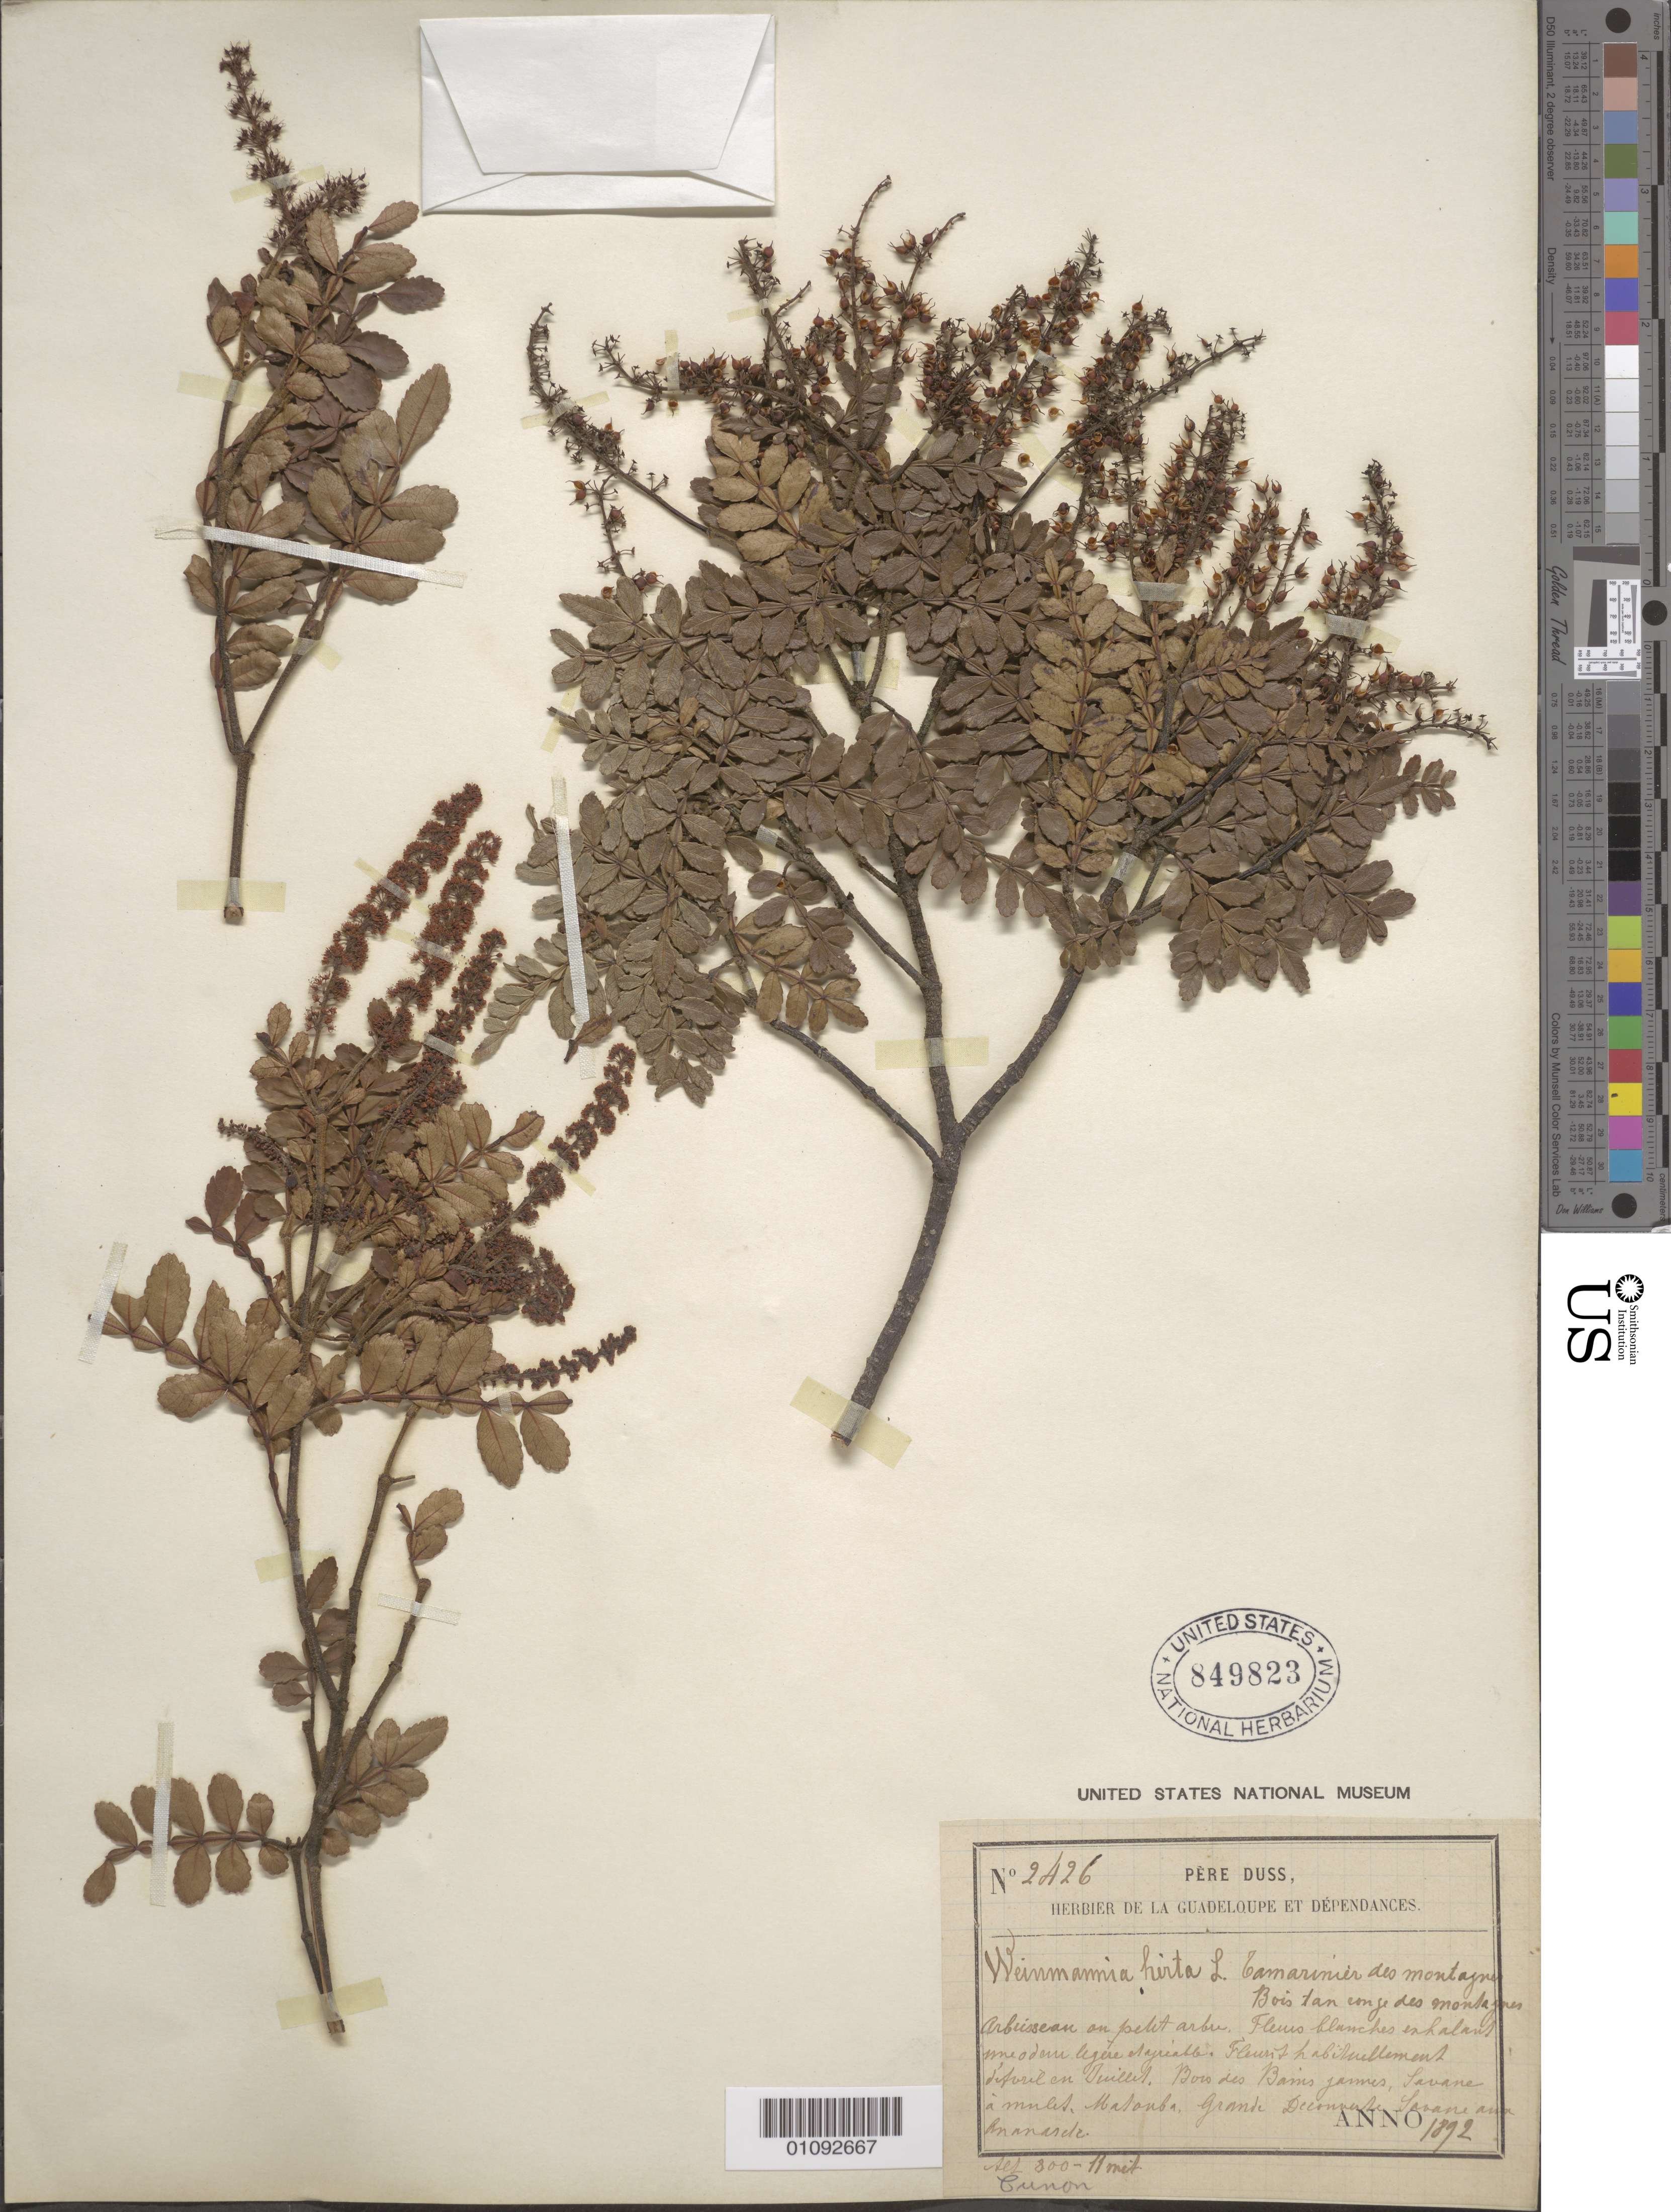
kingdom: Plantae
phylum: Tracheophyta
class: Magnoliopsida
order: Oxalidales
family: Cunoniaceae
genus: Weinmannia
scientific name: Weinmannia pinnata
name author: L.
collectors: Père Duss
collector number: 2426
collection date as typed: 1892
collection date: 1892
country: Guadeloupe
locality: Montagne.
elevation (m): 800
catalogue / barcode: US 849823